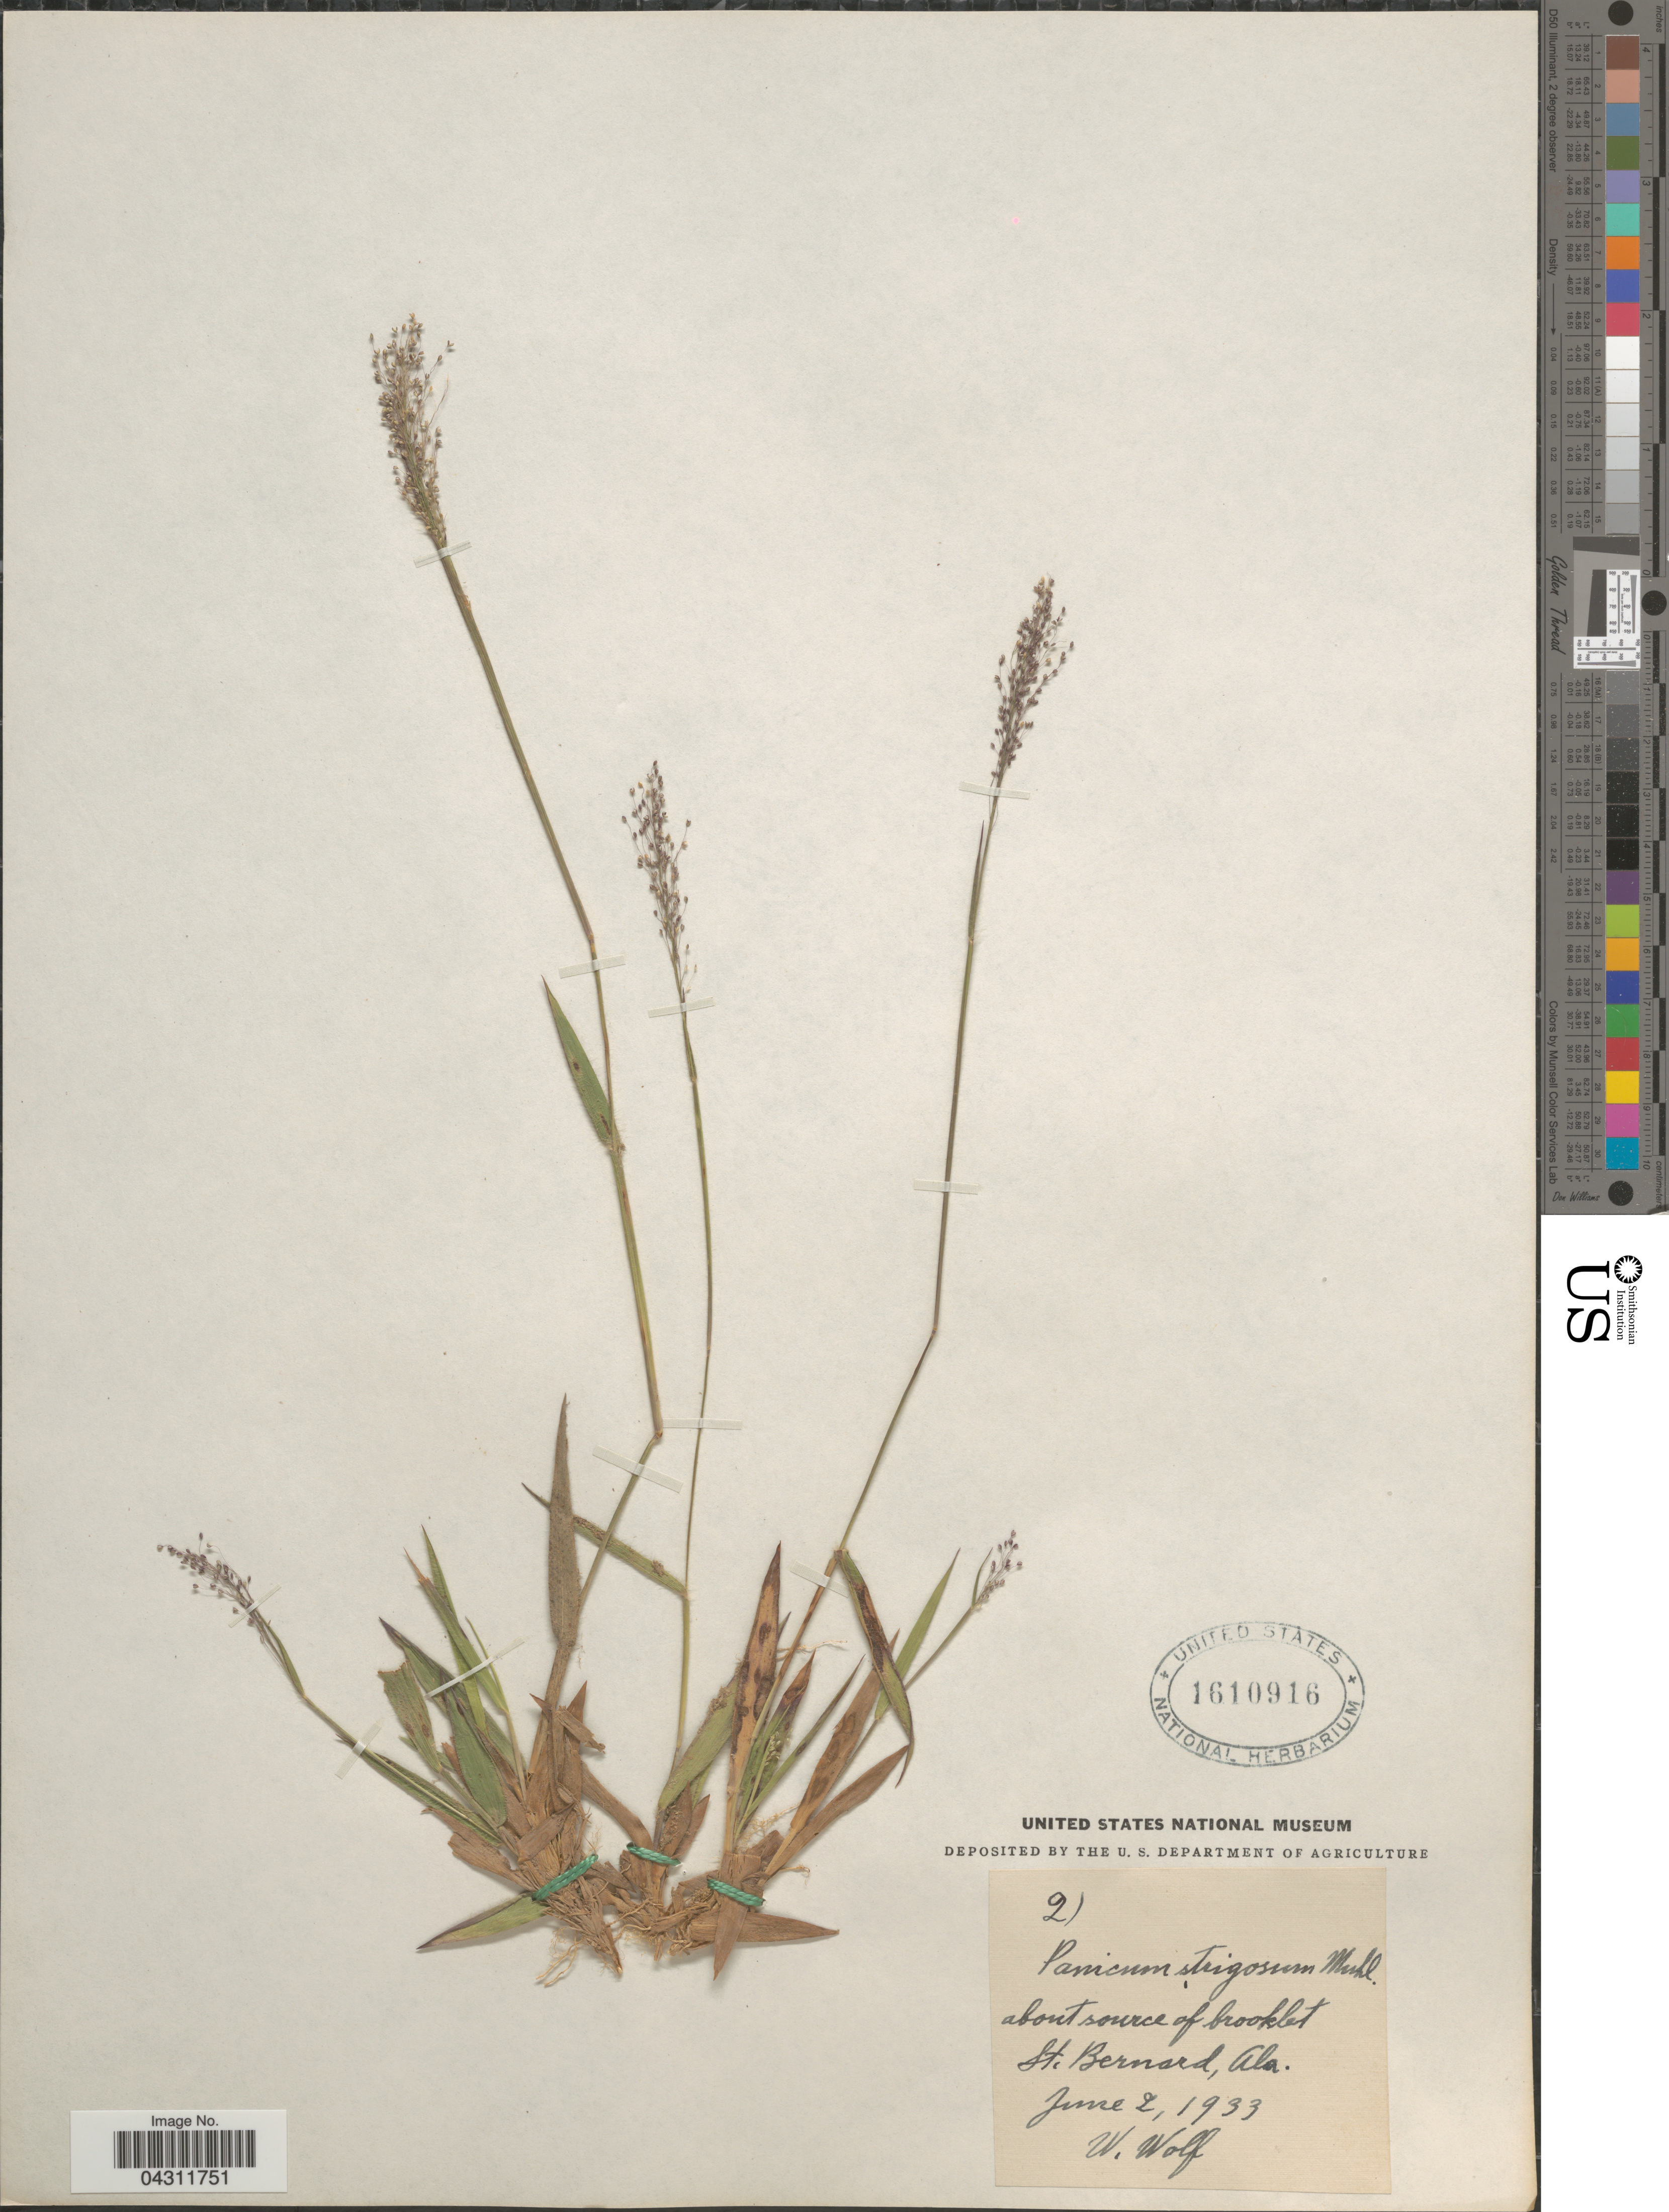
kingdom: Plantae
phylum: Tracheophyta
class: Liliopsida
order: Poales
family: Poaceae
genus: Dichanthelium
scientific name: Dichanthelium strigosum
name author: (Muhl. ex Elliott) Freckmann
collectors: W. Wolf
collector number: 2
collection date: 1933-06-02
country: United States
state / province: Alabama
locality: About source of brooklet St. Bernard.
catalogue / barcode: US 1610916